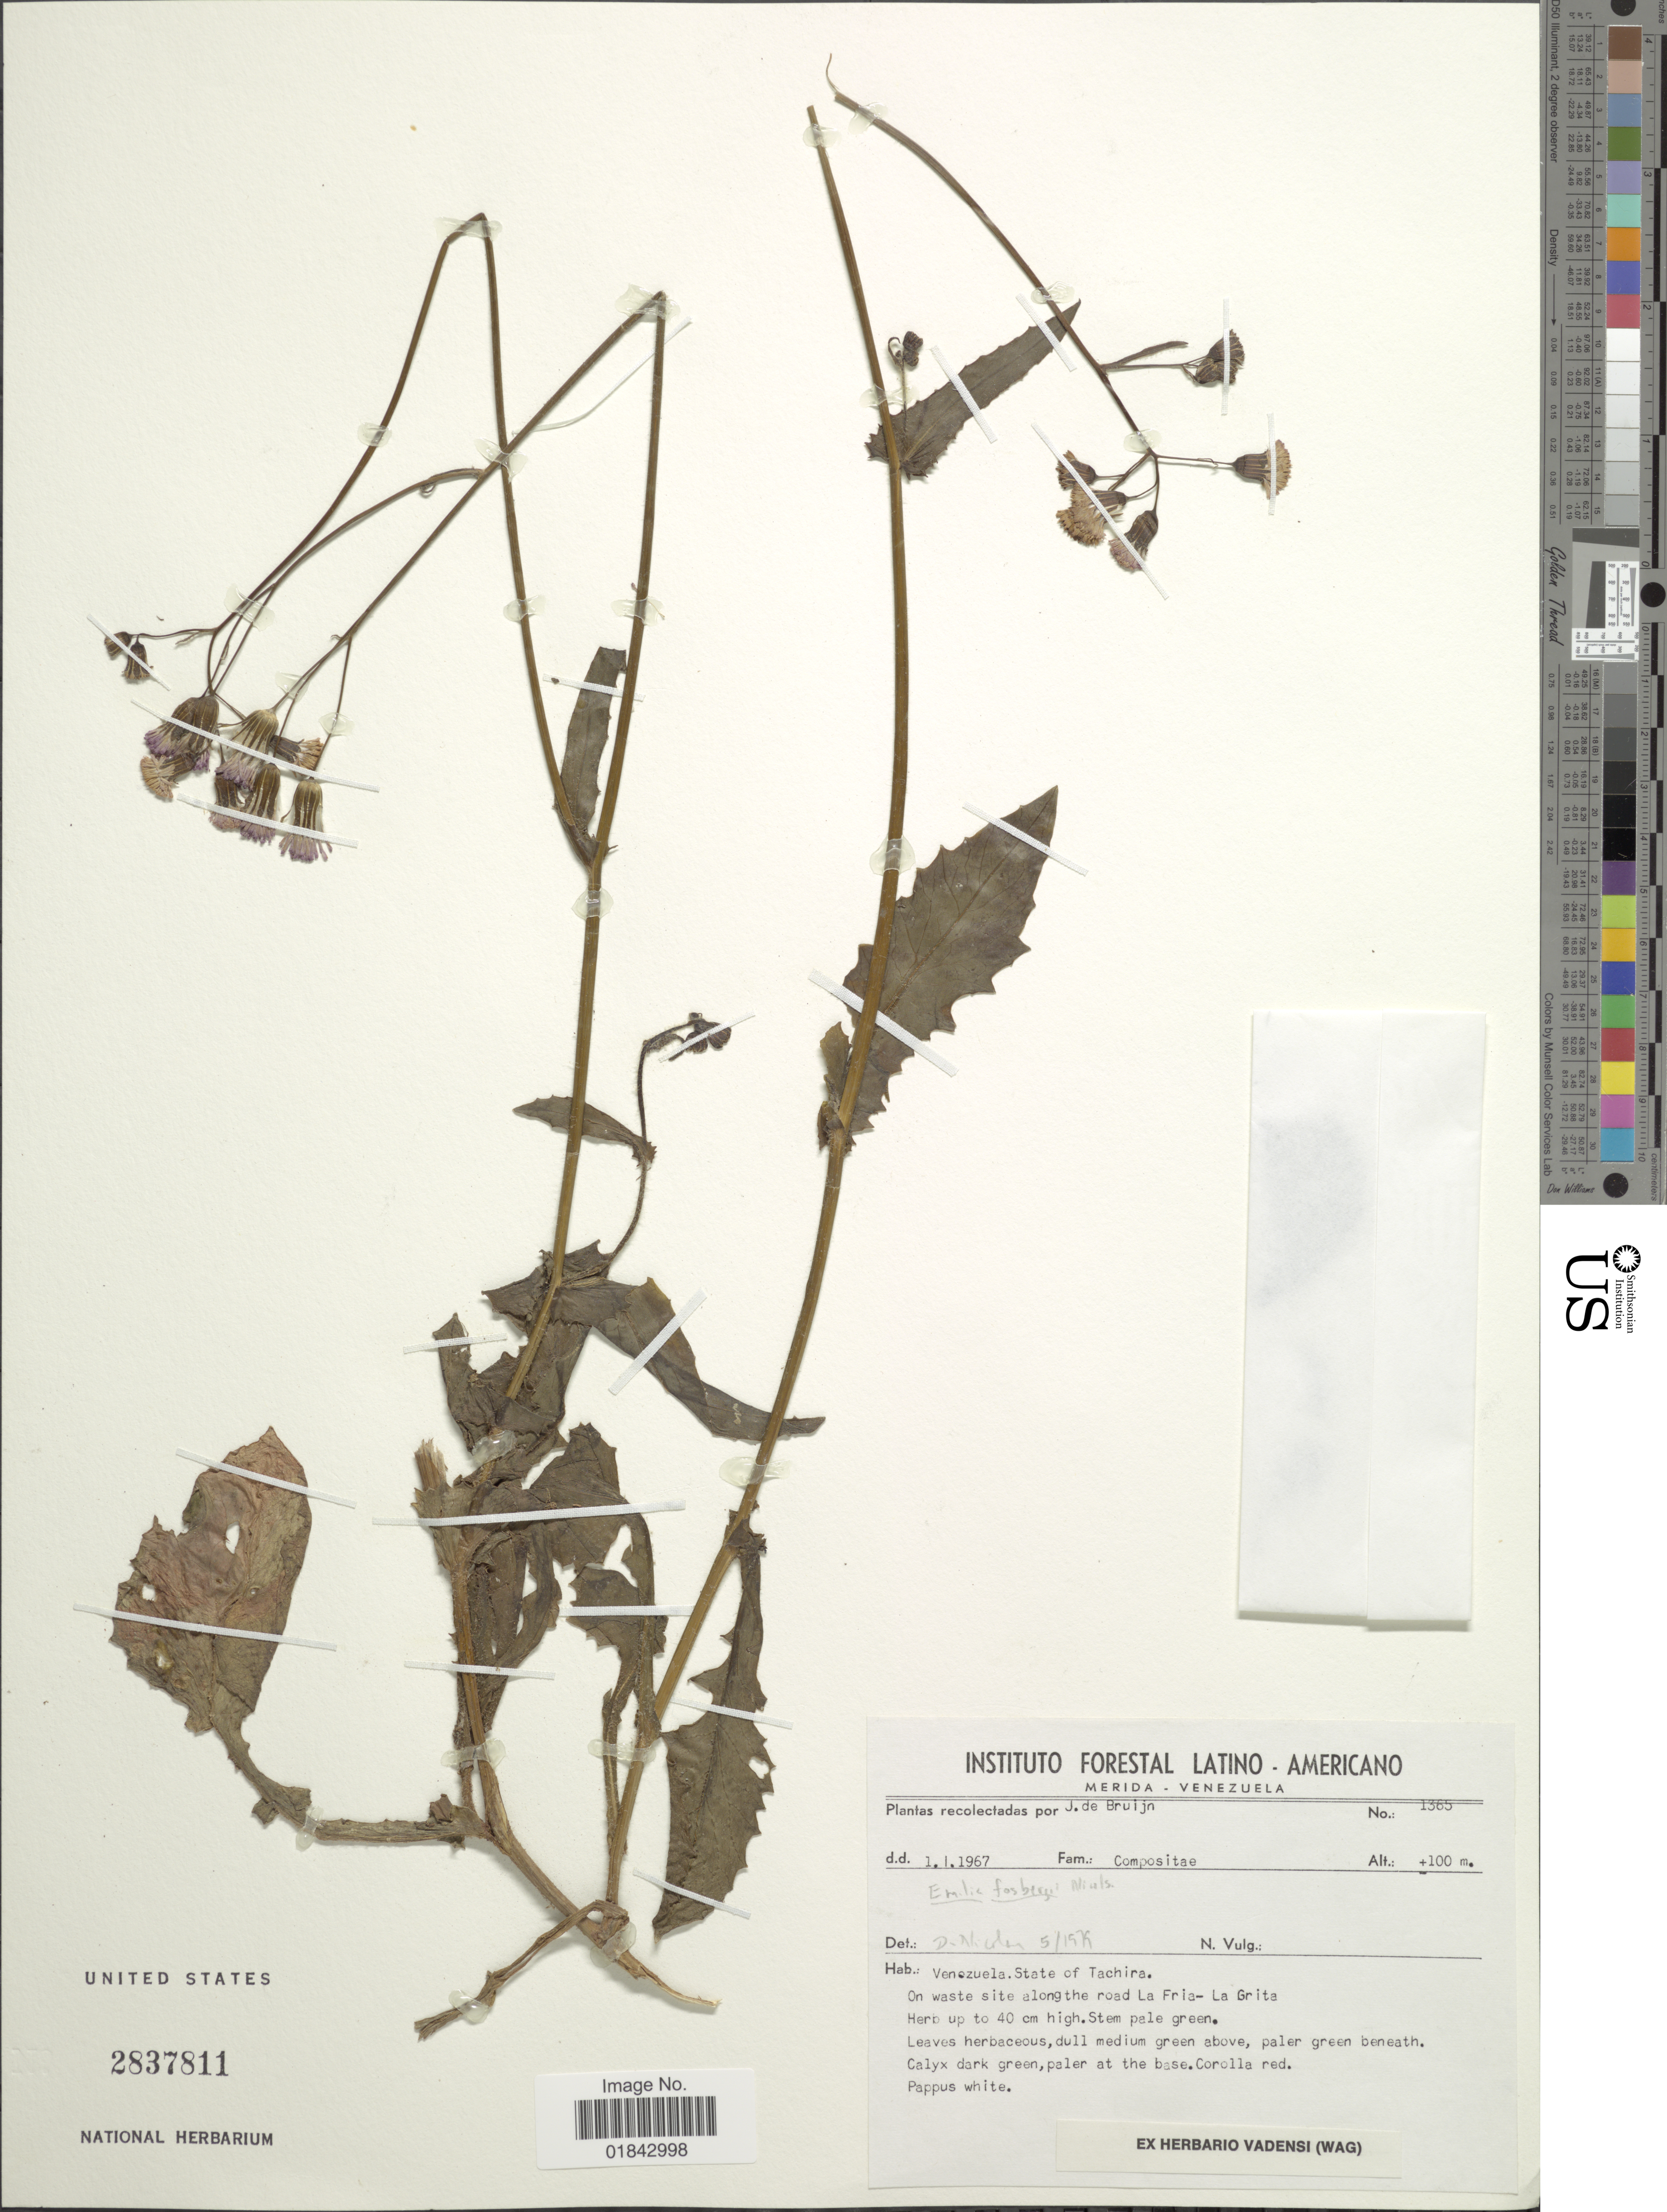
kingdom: Plantae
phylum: Tracheophyta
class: Magnoliopsida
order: Asterales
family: Asteraceae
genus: Emilia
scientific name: Emilia fosbergii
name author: Nicolson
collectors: J. Bruijn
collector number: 1365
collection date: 1967-01-01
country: Venezuela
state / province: Tachira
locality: On waste site along the road L aFria- La Grita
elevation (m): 100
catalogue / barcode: US 2837811